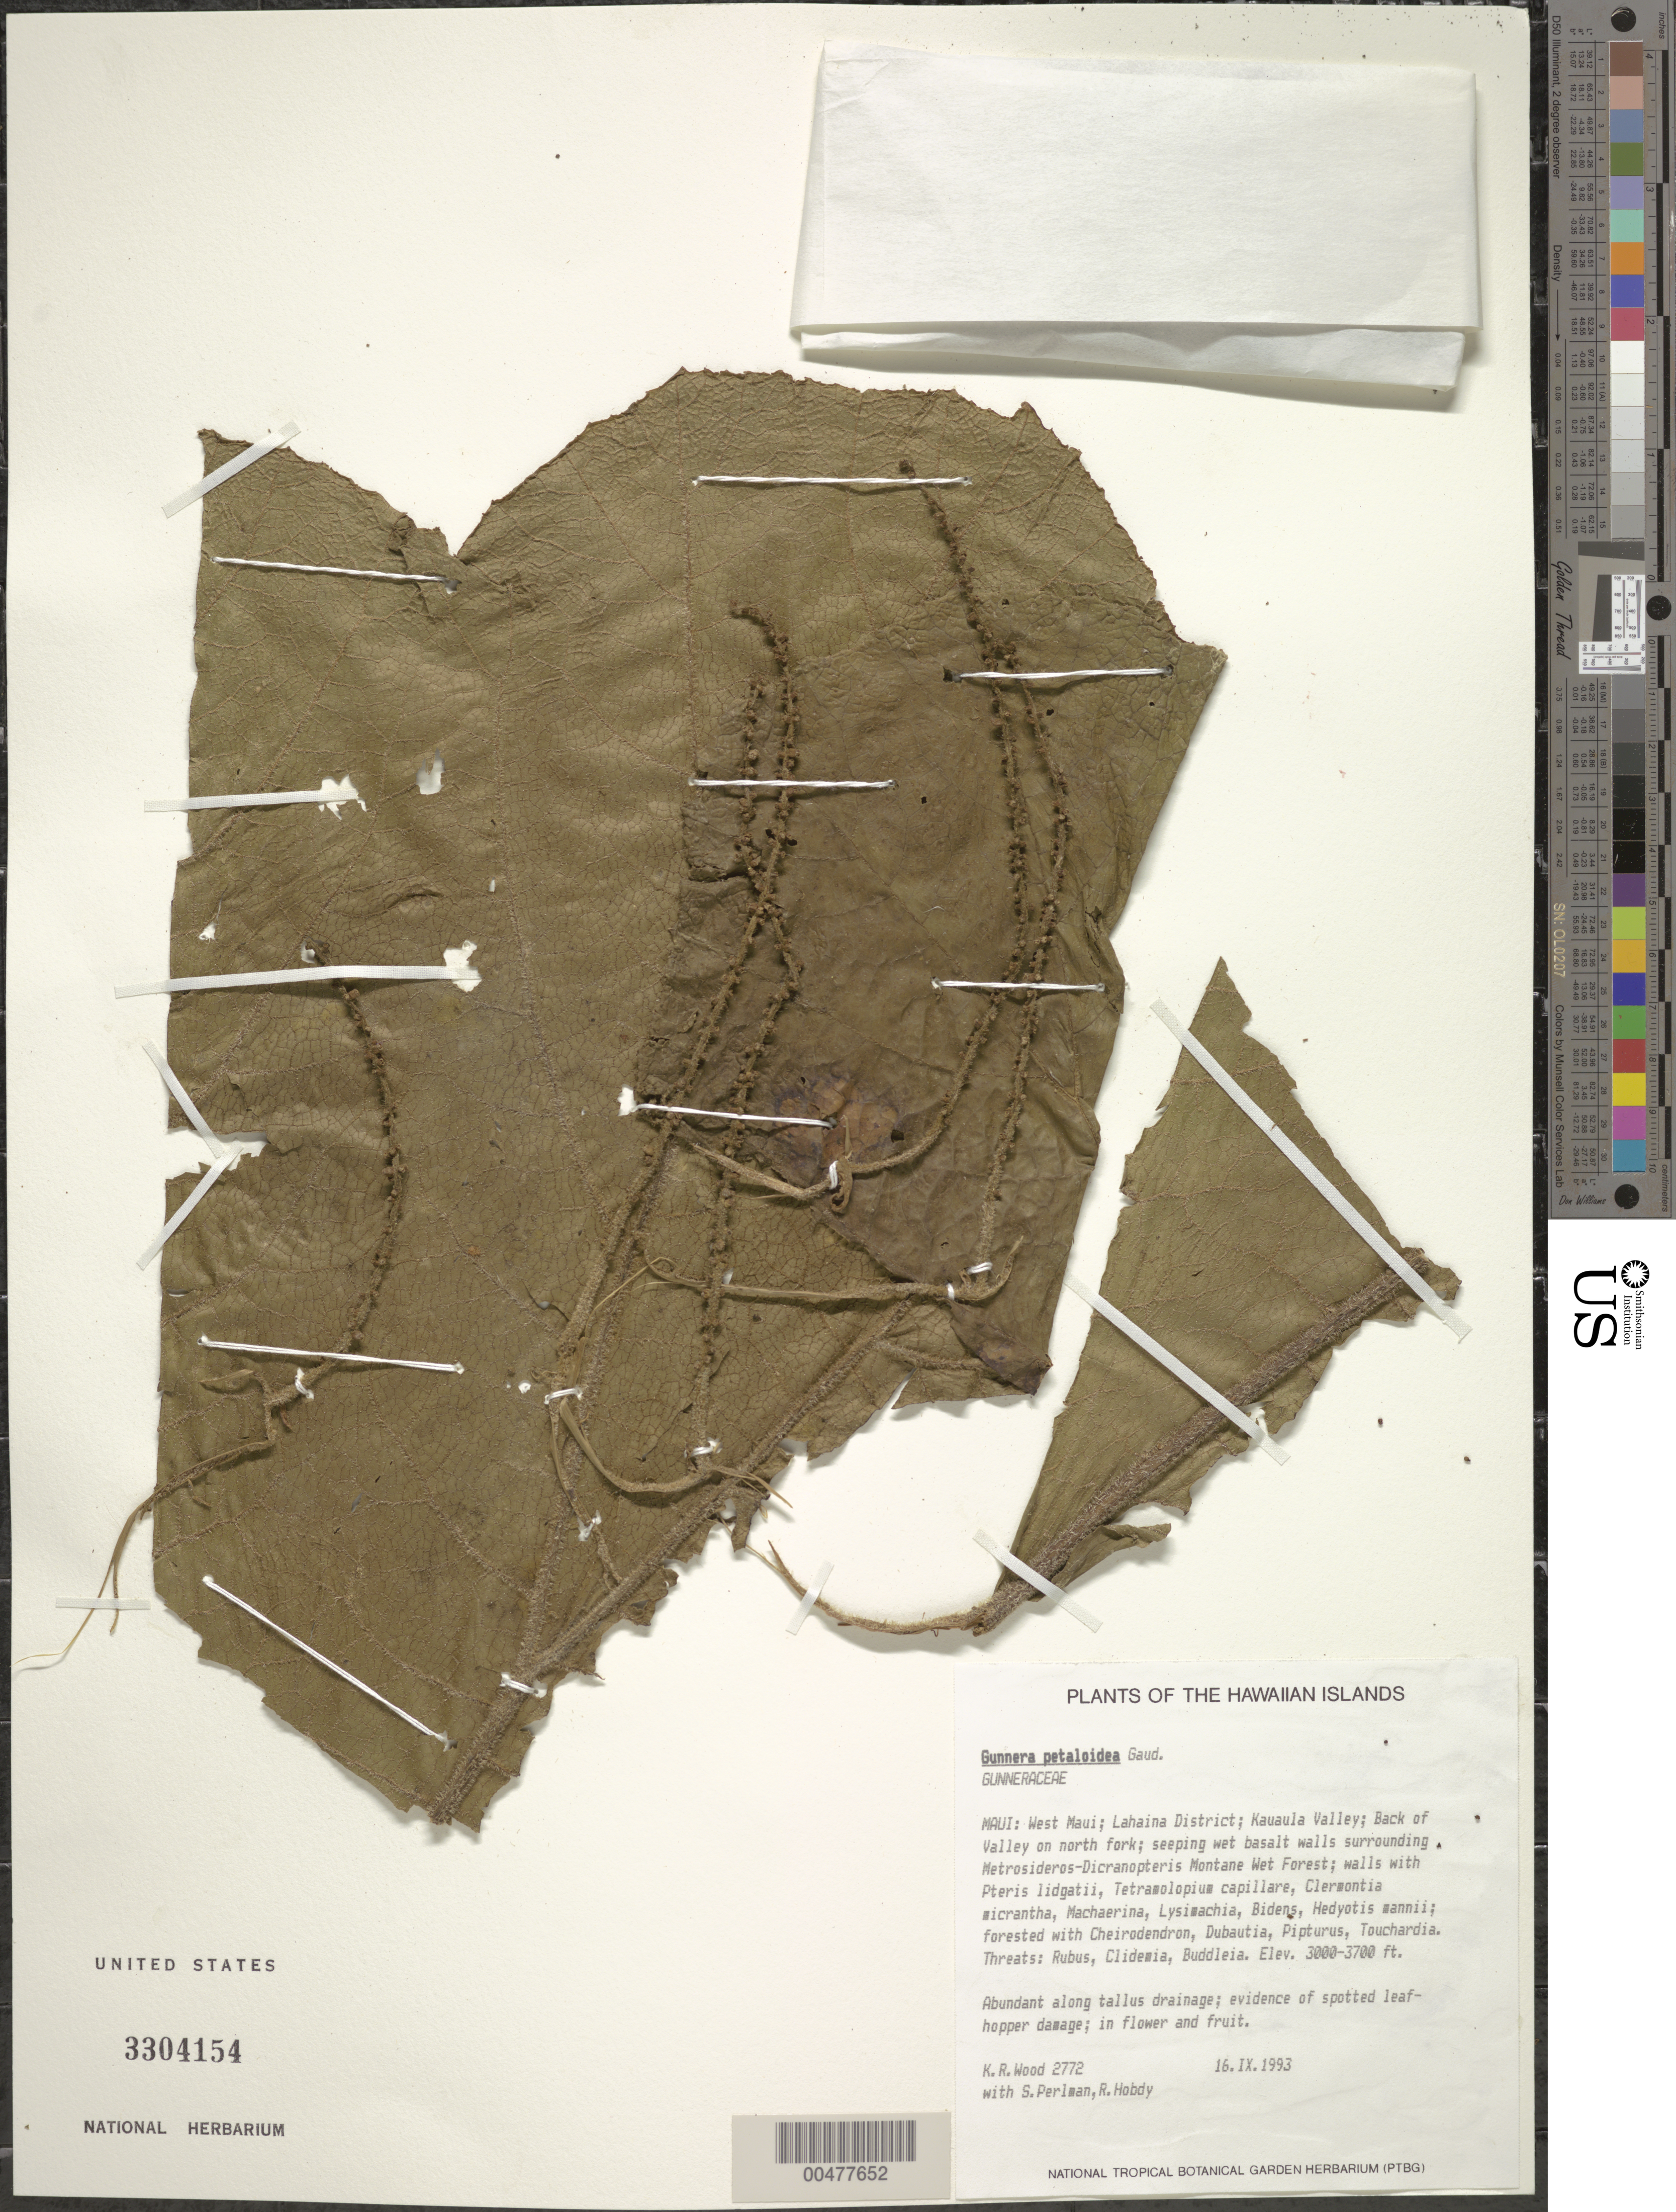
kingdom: Plantae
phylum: Tracheophyta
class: Magnoliopsida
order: Gunnerales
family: Gunneraceae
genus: Gunnera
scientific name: Gunnera petaloidea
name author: Gaudich.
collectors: K. R. Wood, S. P. Perlman & R. Hobdy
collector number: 2772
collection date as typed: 16 Sep 1993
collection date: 1993-09-16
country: United States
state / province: Hawaii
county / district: Maui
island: Maui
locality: W Maui, Lahaina Dist., Kauaula Valley, back of valley on N fork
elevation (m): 914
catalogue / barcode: US 3304154